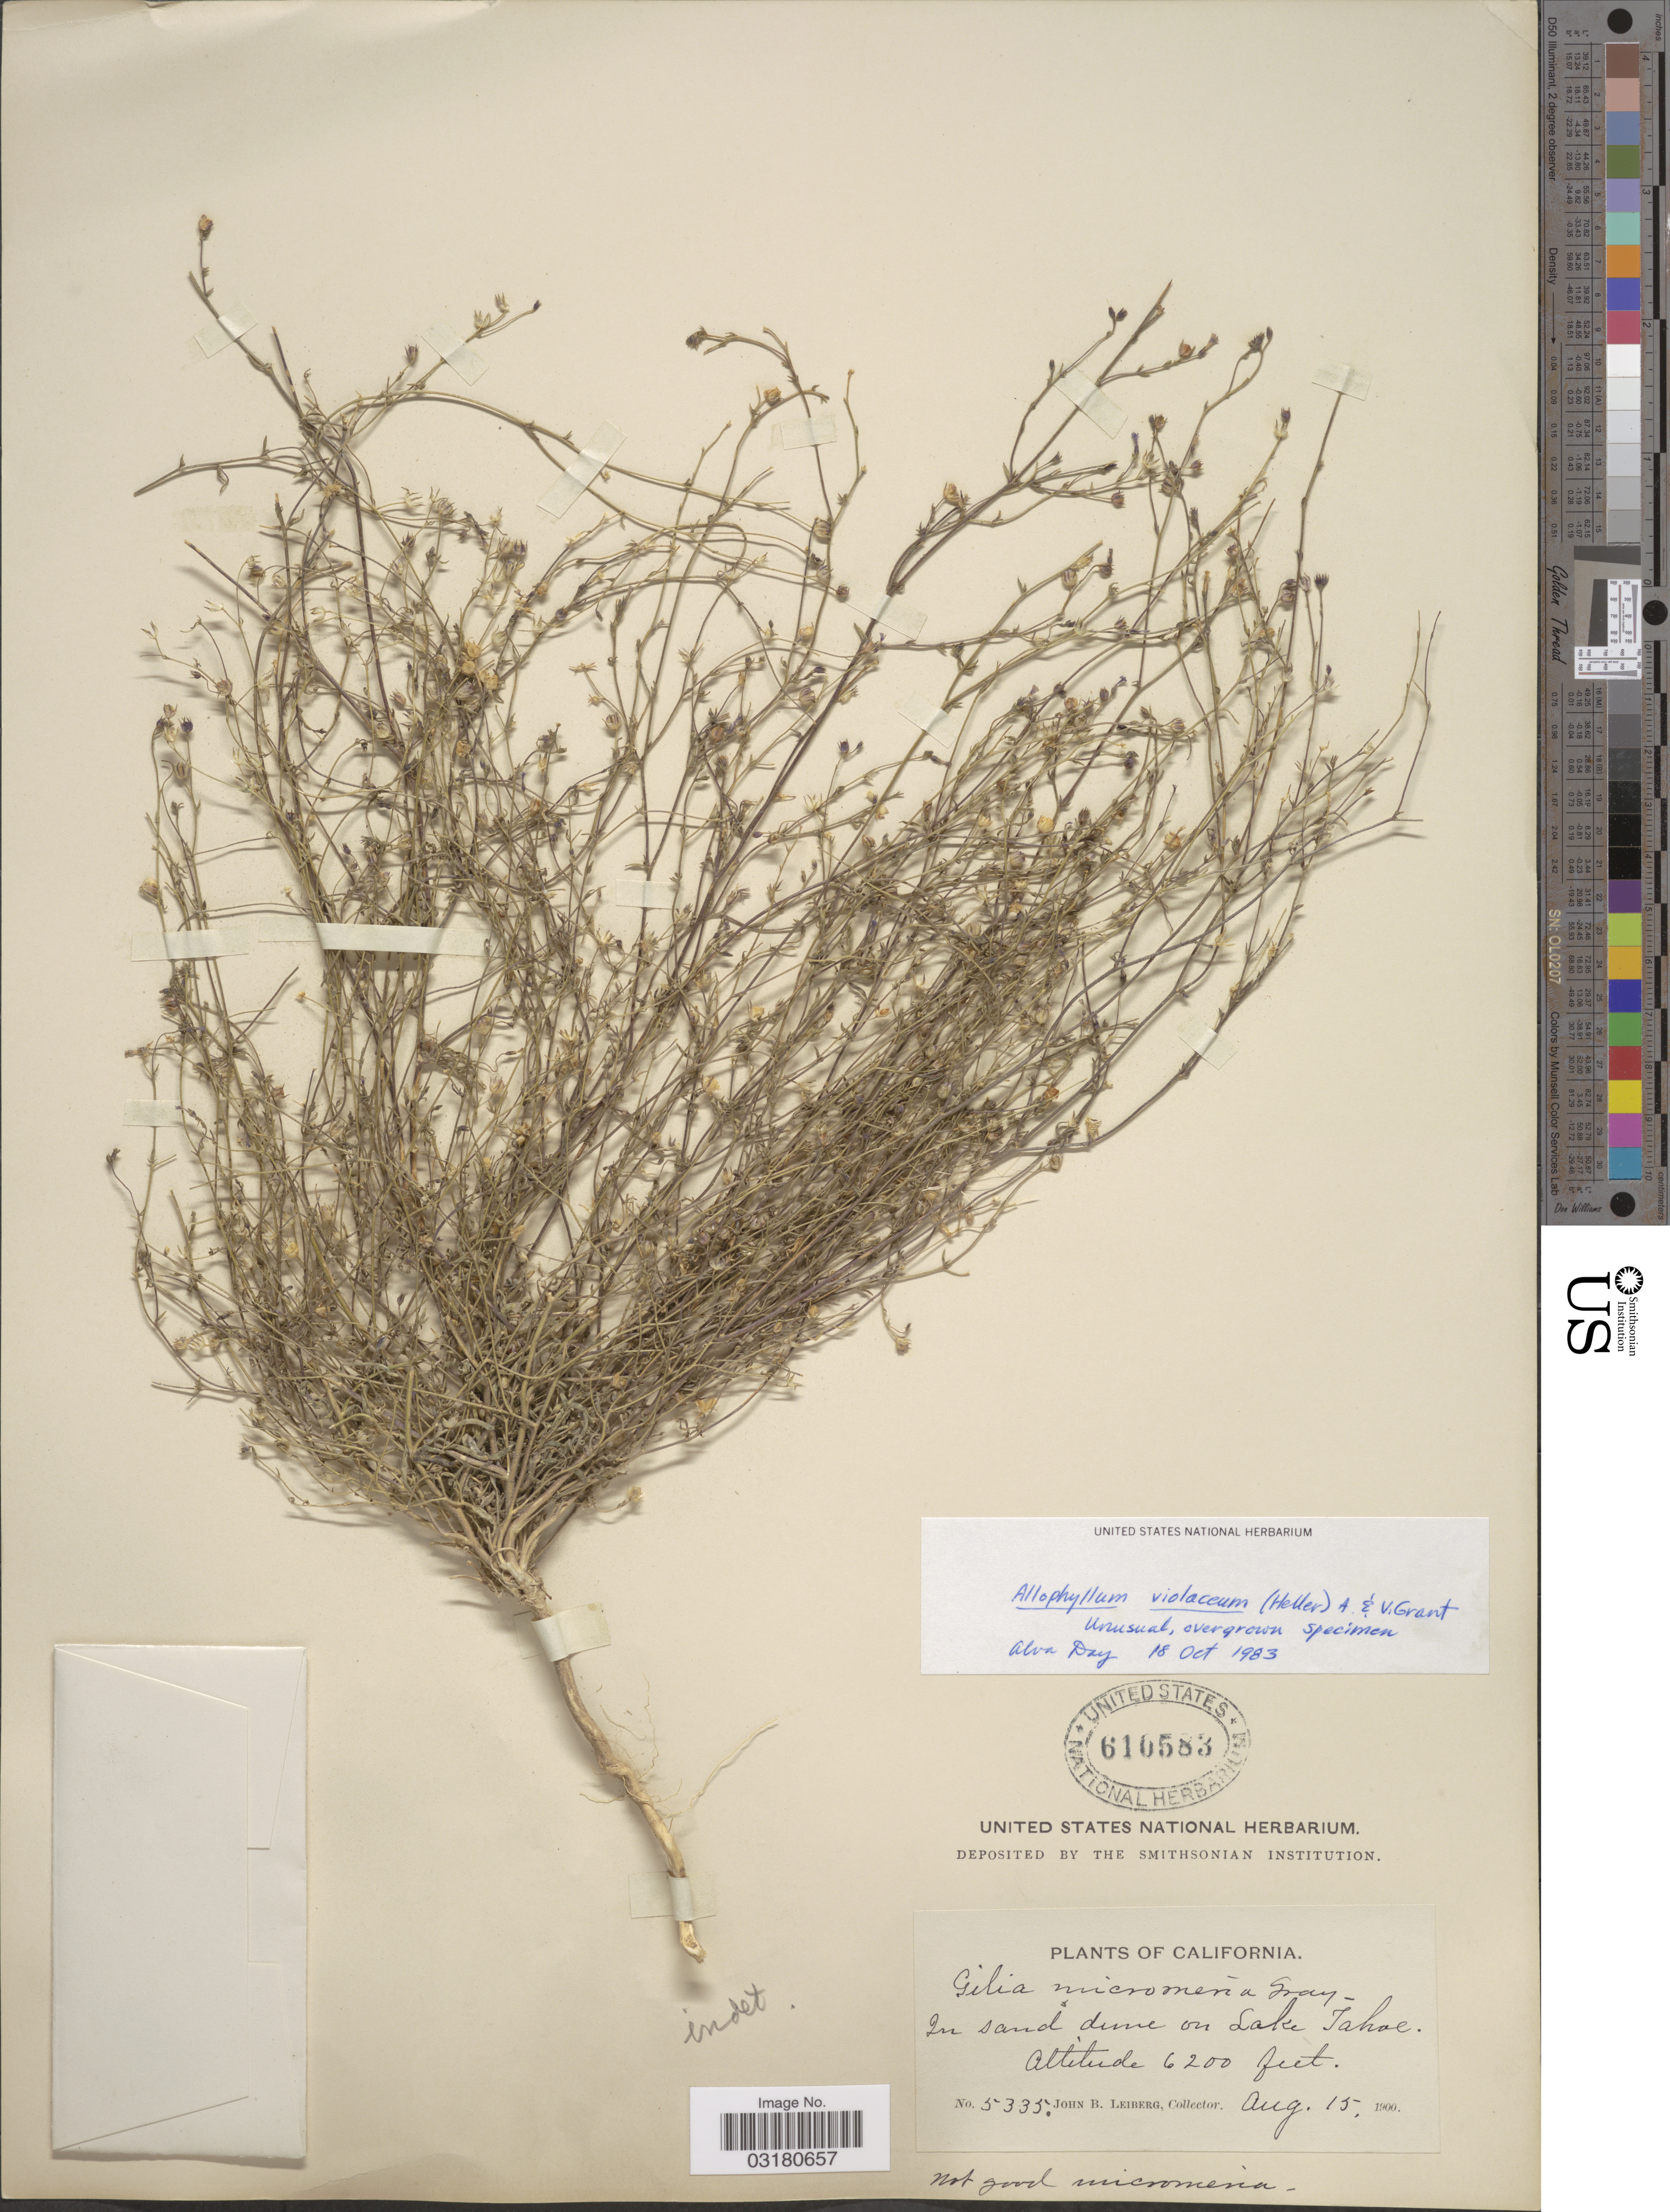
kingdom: Plantae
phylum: Tracheophyta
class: Magnoliopsida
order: Ericales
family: Polemoniaceae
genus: Allophyllum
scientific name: Allophyllum violaceum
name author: (A. Heller) A.D. Grant & V.E. Grant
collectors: J. B. Leiberg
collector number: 5335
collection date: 1900-08-15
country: United States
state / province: California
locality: In sand dune on Lake Tahoe.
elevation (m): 1890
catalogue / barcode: US 610583